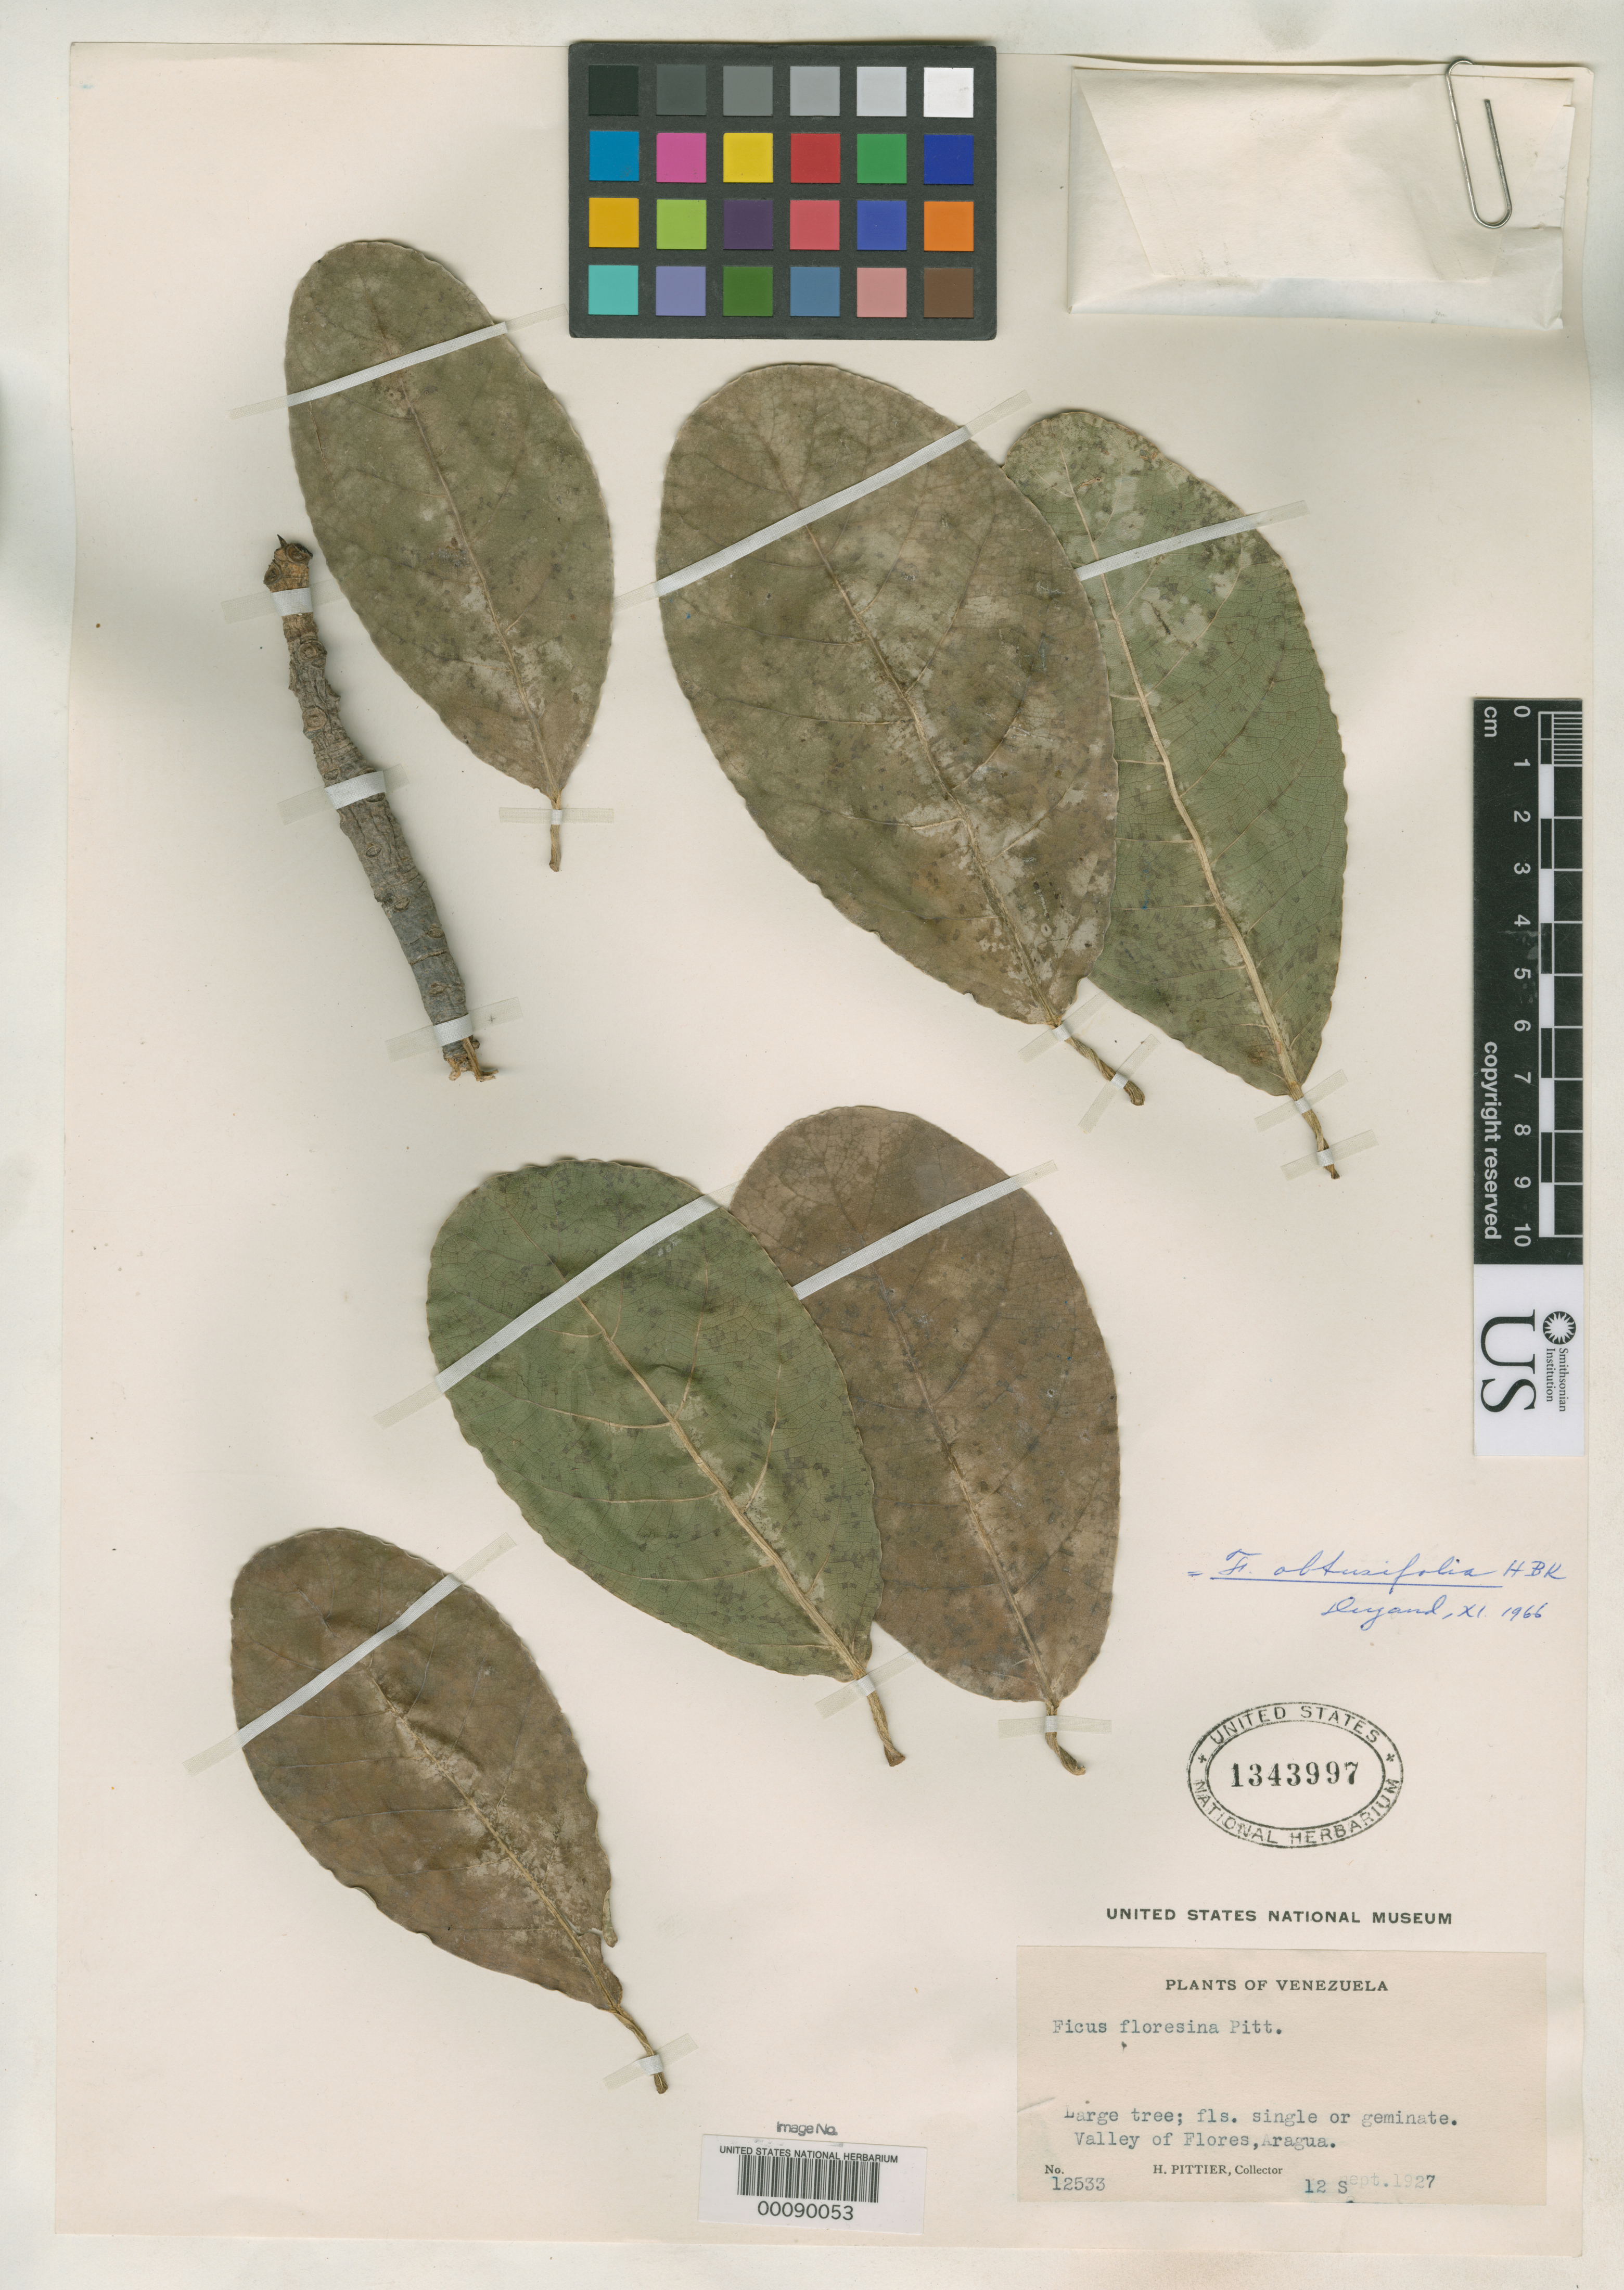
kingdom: Plantae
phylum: Tracheophyta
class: Magnoliopsida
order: Rosales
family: Moraceae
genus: Ficus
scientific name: Ficus floresina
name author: Pittier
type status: Type Collection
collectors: H. F. Pittier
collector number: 12533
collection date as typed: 12 Sep 1927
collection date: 1927-09-12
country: Venezuela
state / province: Aragua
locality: Valley of Flores.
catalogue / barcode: US 1343997